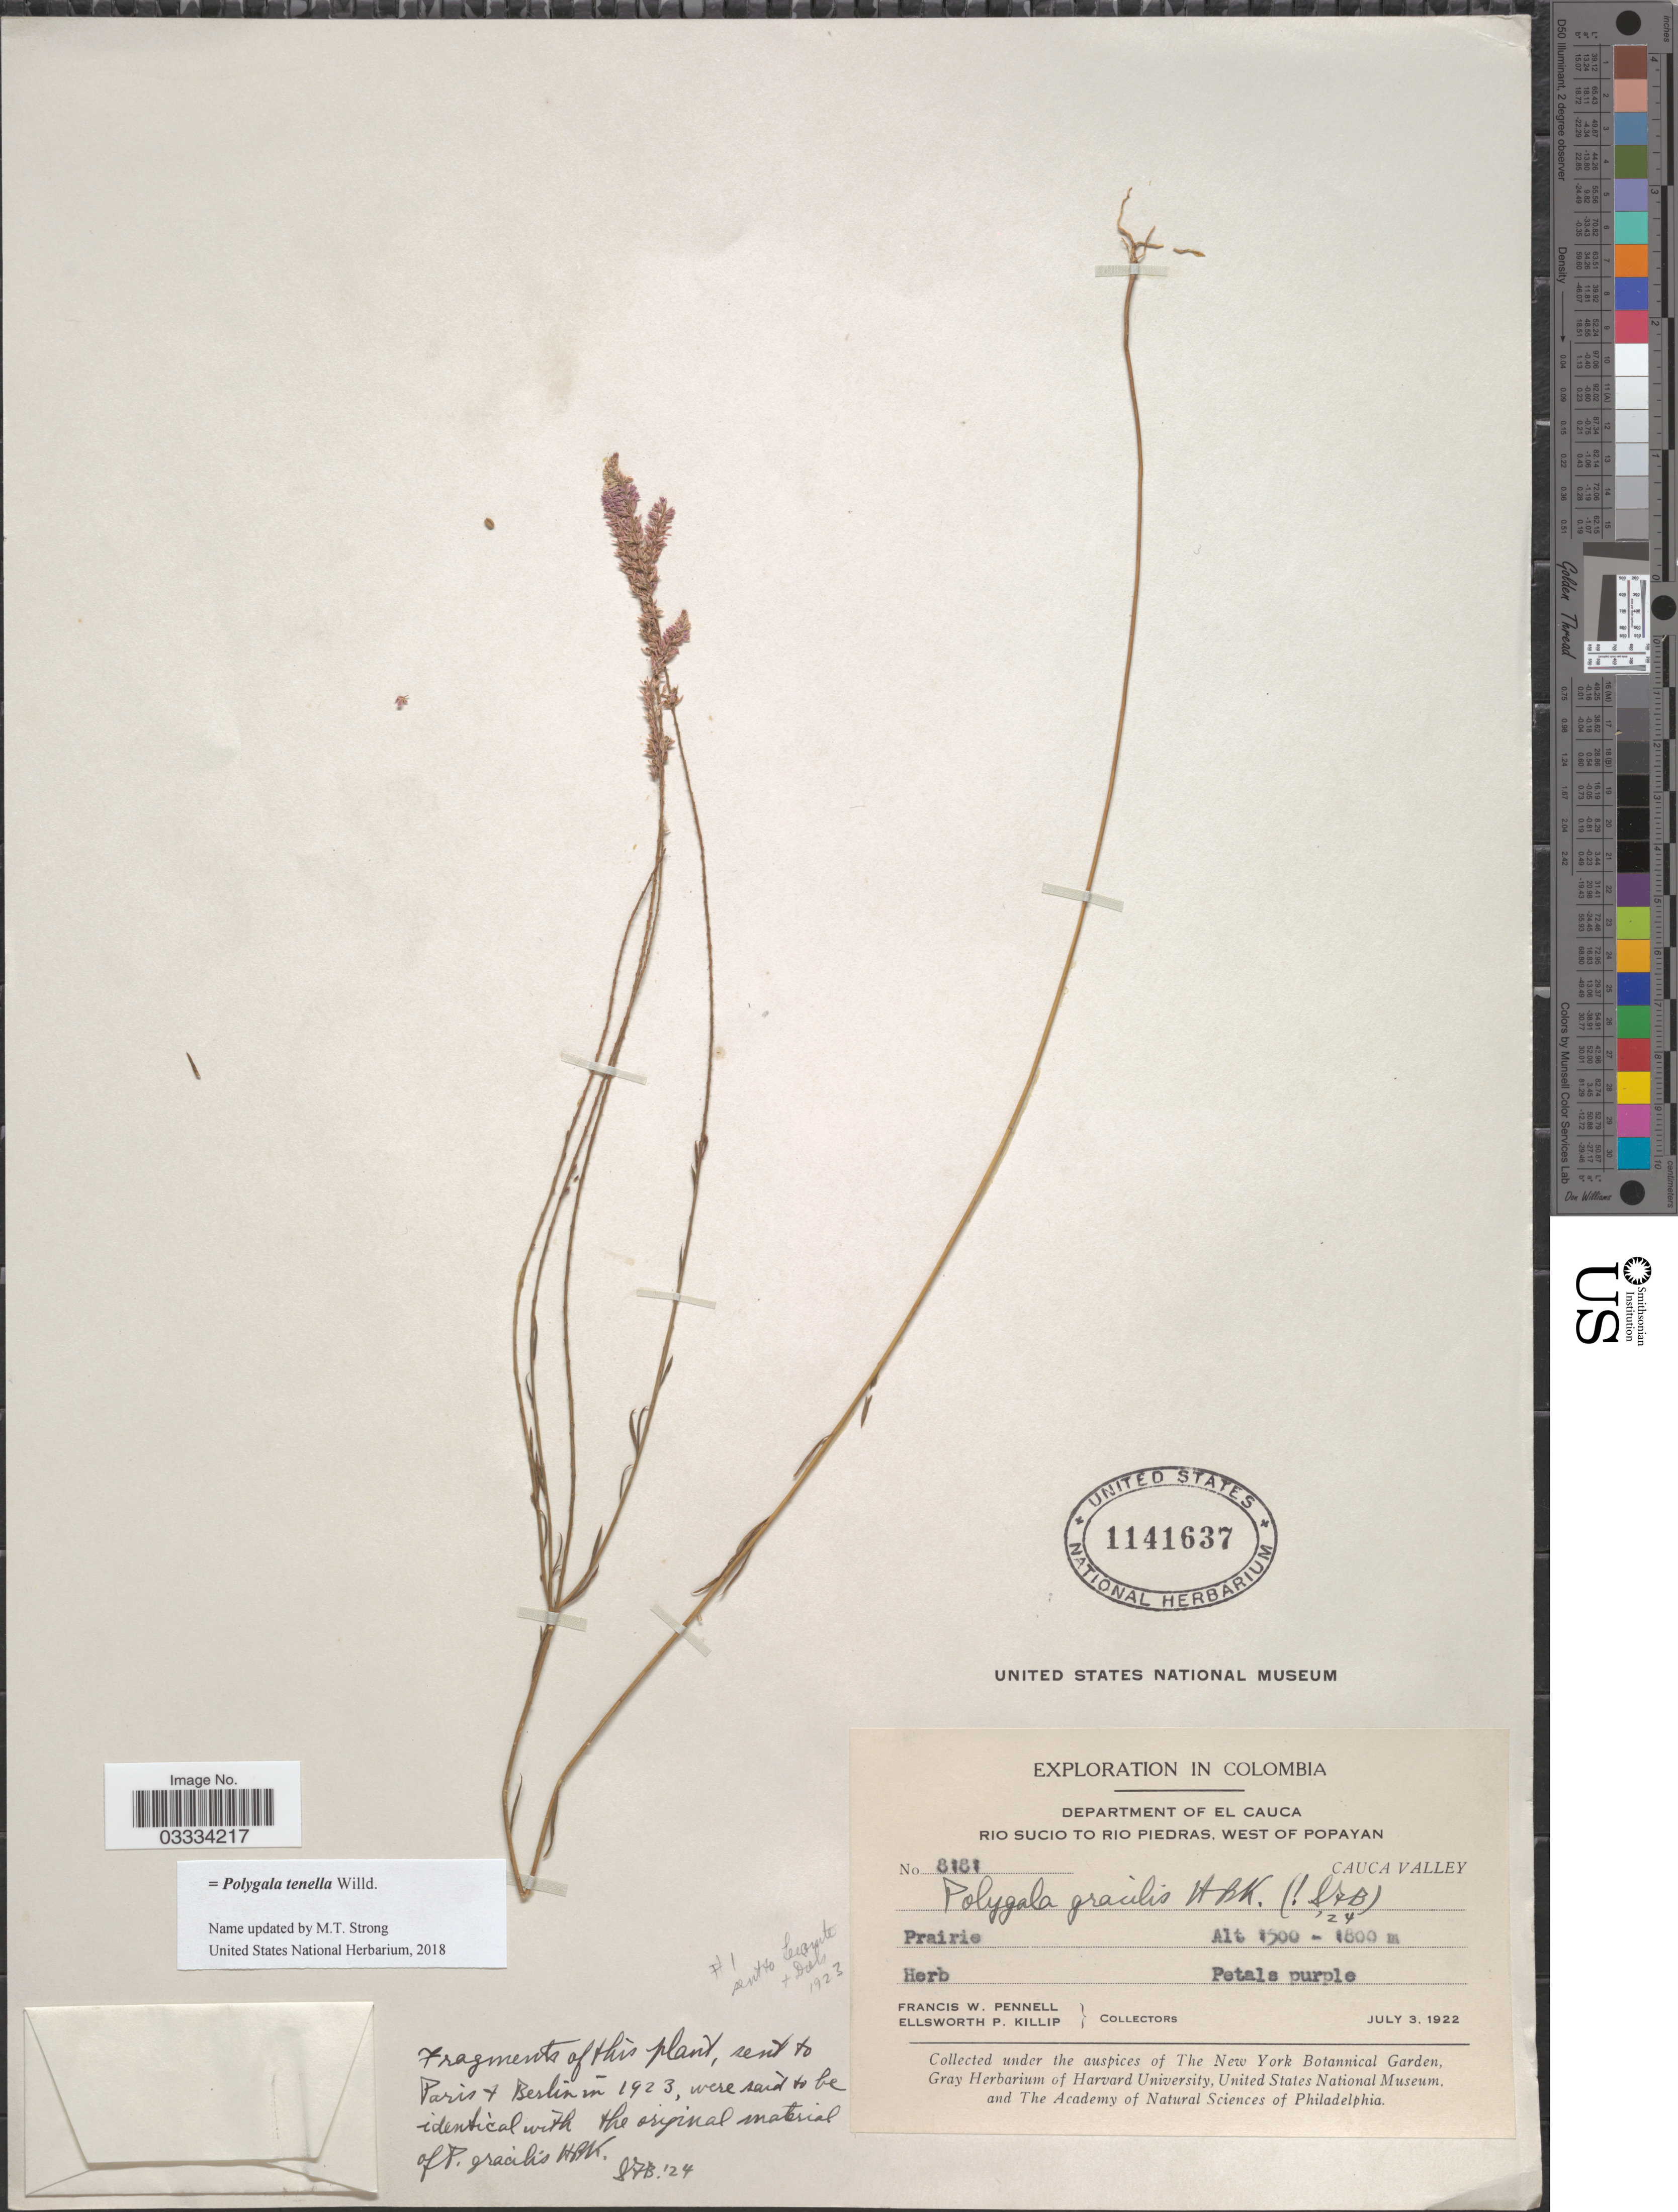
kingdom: Plantae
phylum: Tracheophyta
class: Magnoliopsida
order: Fabales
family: Polygalaceae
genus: Polygala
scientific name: Polygala tenella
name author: Willd.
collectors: F. W. Pennell & E. P. Killip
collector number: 8181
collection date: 1922-07-03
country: Colombia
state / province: Cauca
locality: Department of El Cauca. Rio Sucio to Rio Piedras, West of Popayan. Cauca Valley.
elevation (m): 1500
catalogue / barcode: US 1141637